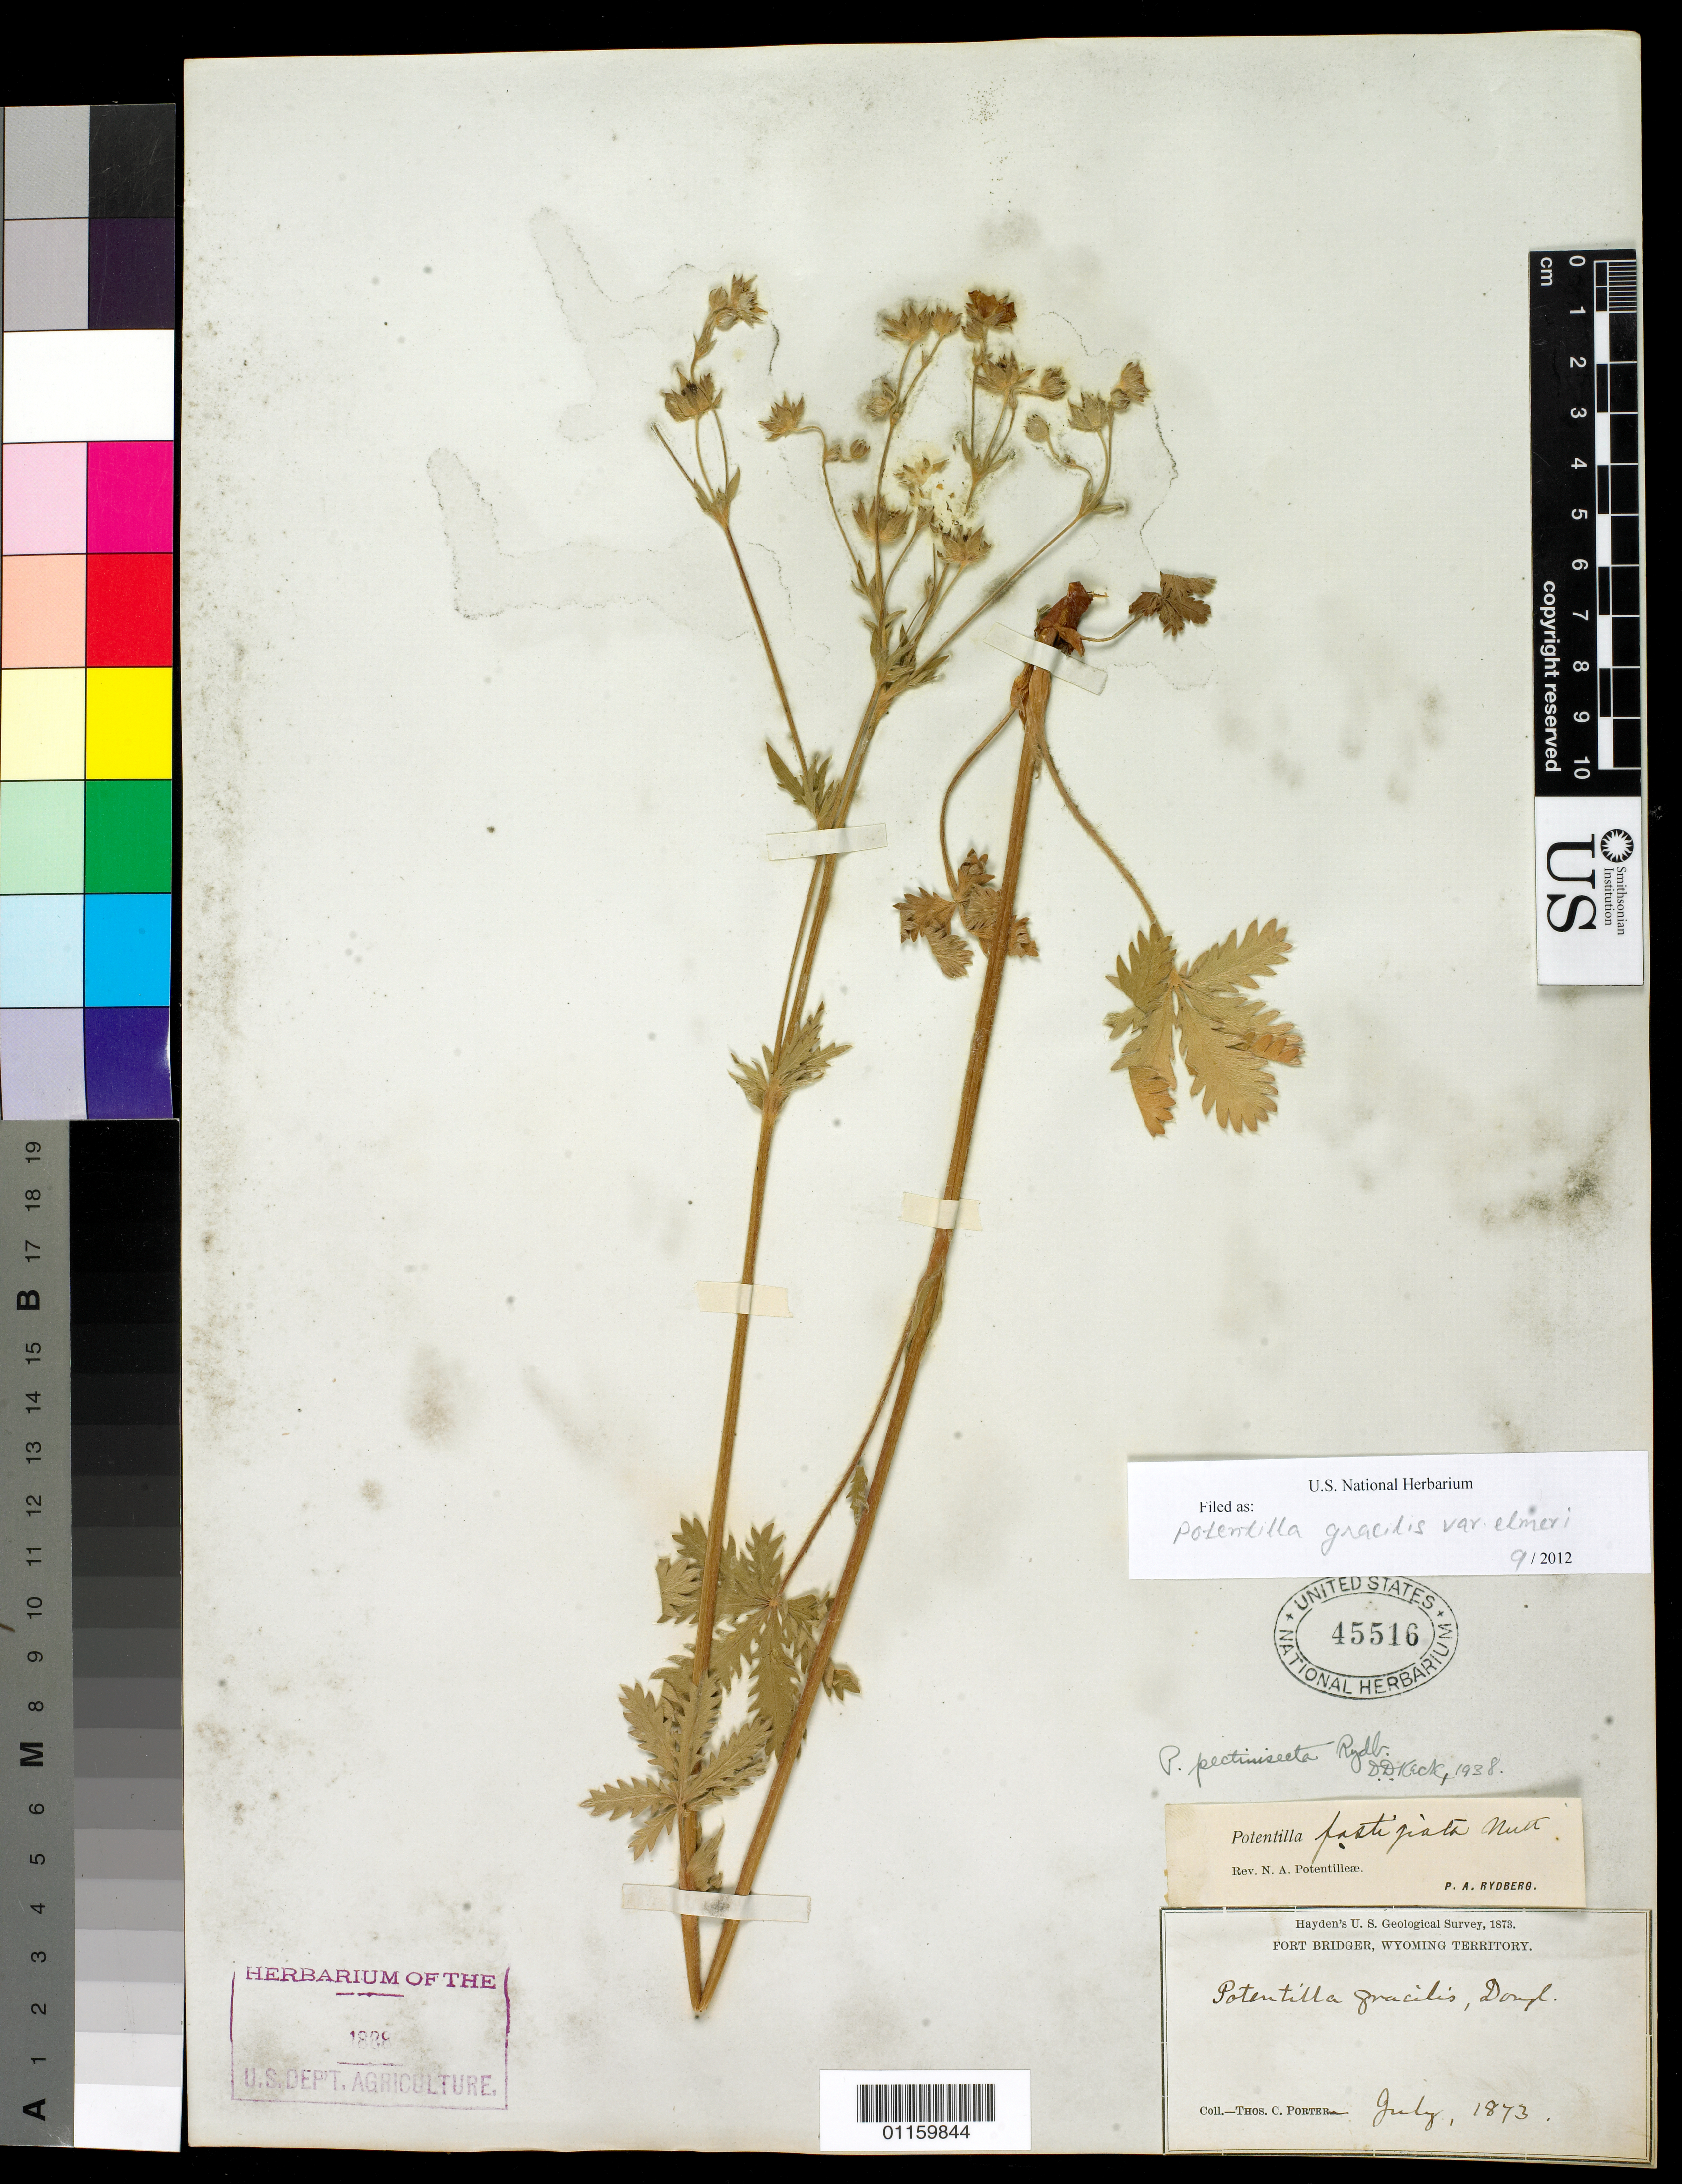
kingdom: Plantae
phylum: Tracheophyta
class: Magnoliopsida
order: Rosales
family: Rosaceae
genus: Potentilla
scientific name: Potentilla gracilis var. elmeri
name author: (Rydb.) Jeps.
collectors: T. C. Porter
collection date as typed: Jul 1873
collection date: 1873-07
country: United States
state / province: Wyoming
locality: Fort Bridger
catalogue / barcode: US 45516